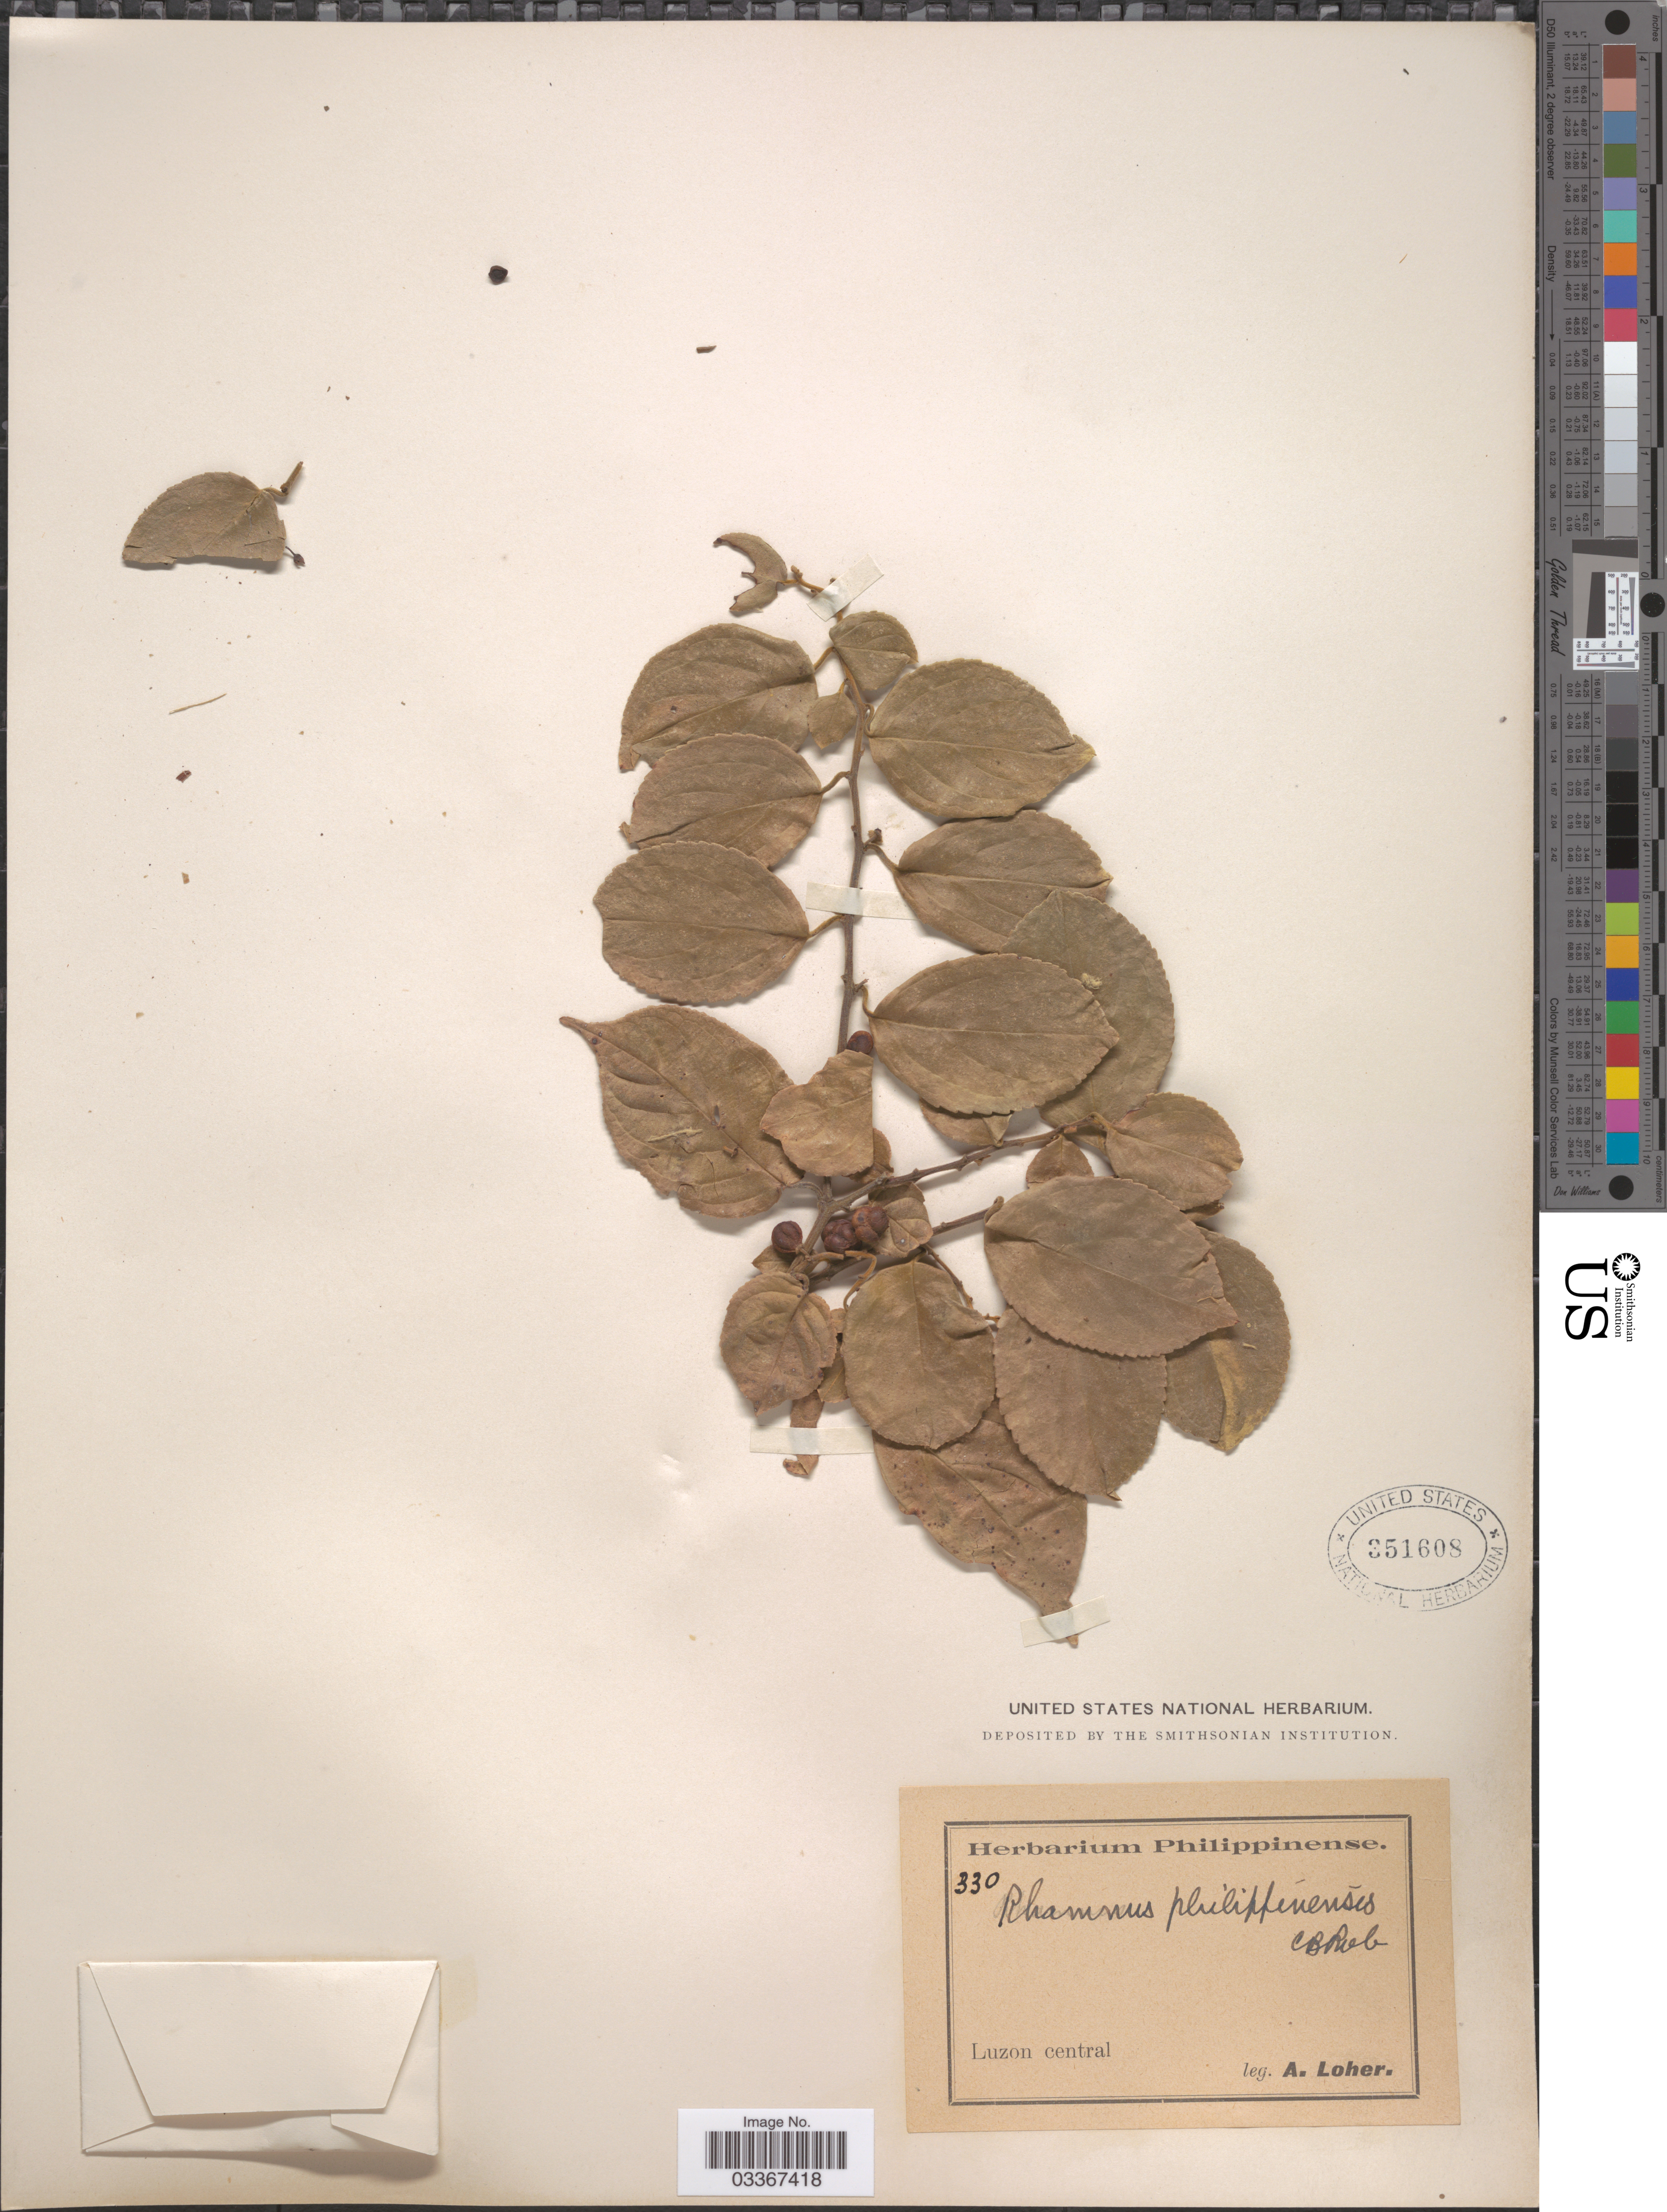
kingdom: Plantae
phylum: Tracheophyta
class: Magnoliopsida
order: Rosales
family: Rhamnaceae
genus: Rhamnus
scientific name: Rhamnus philippinensis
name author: C.B. Rob.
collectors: A. Loher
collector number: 330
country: Philippines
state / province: Central Luzon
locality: Luzon central.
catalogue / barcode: US 351608